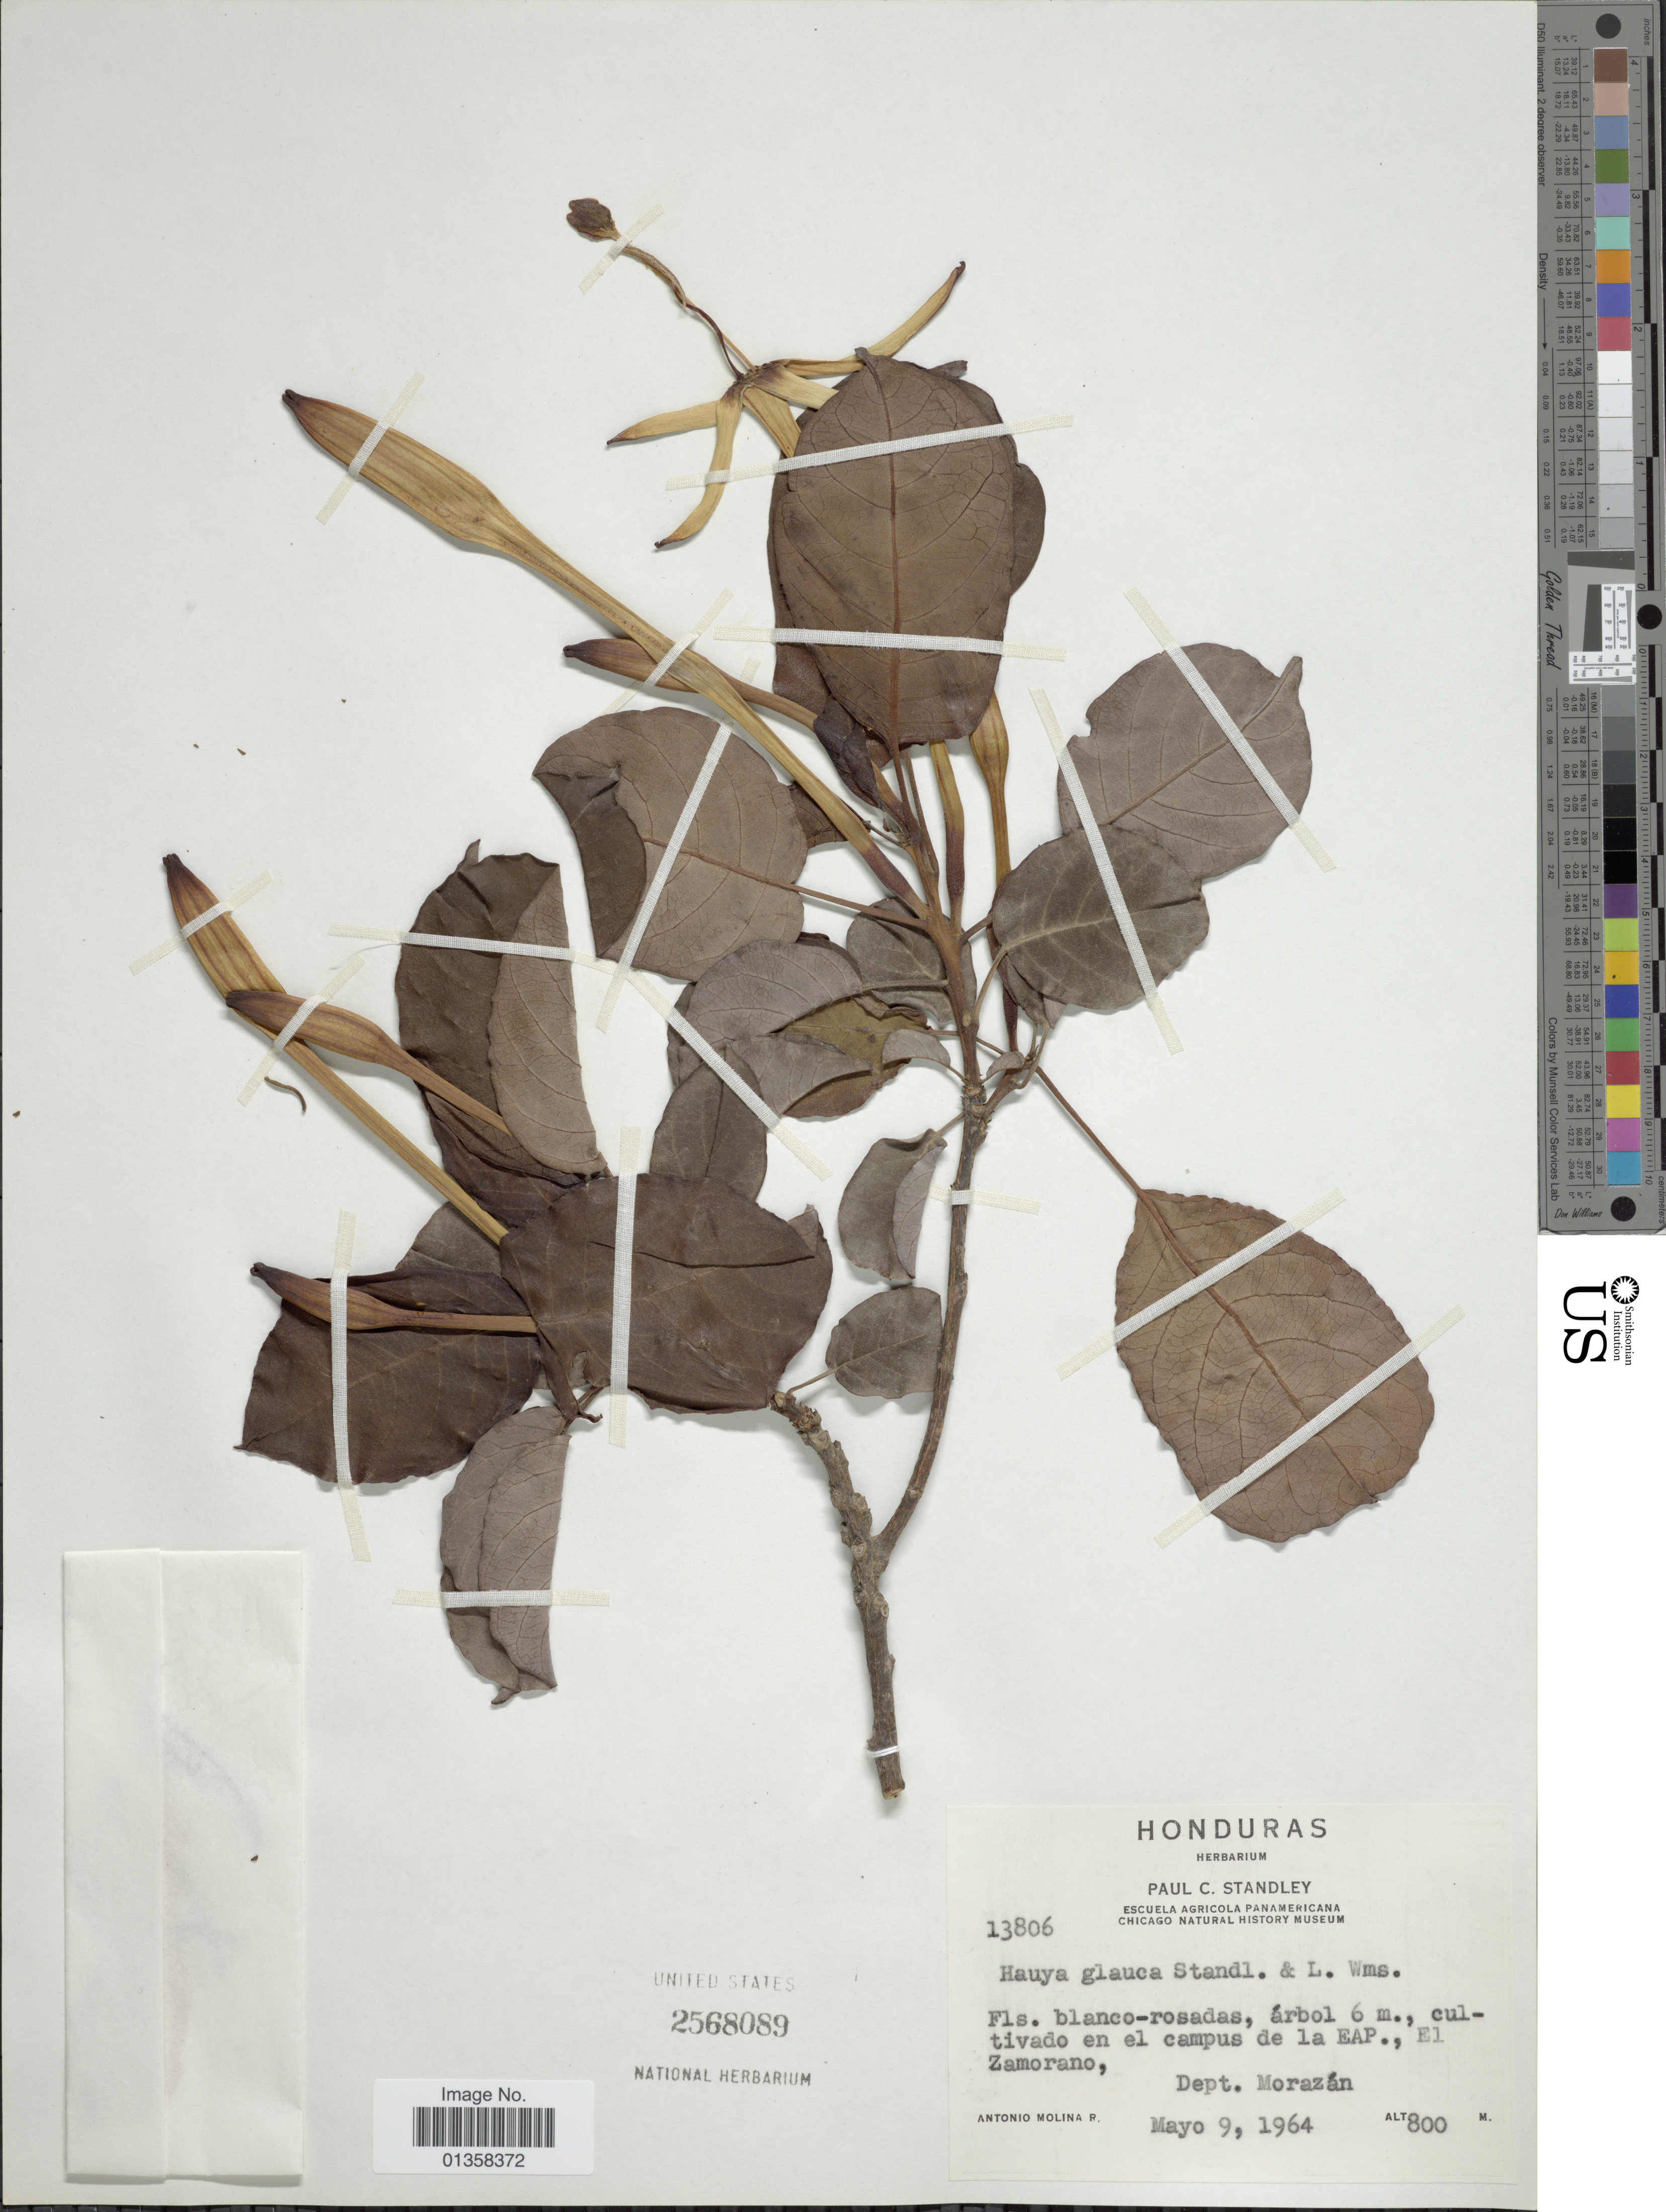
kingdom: Plantae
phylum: Tracheophyta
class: Magnoliopsida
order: Myrtales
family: Onagraceae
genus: Hauya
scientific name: Hauya elegans subsp. lucida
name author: (Donn. Sm. & Rose) P.H. Raven & Breedlove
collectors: A. Molina R.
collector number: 13806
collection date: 1964-05-09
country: Honduras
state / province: Fco. Morazán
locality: En el campus de la EAP., El Zamorano, Dept. Morazán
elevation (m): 800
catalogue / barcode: US 2568089